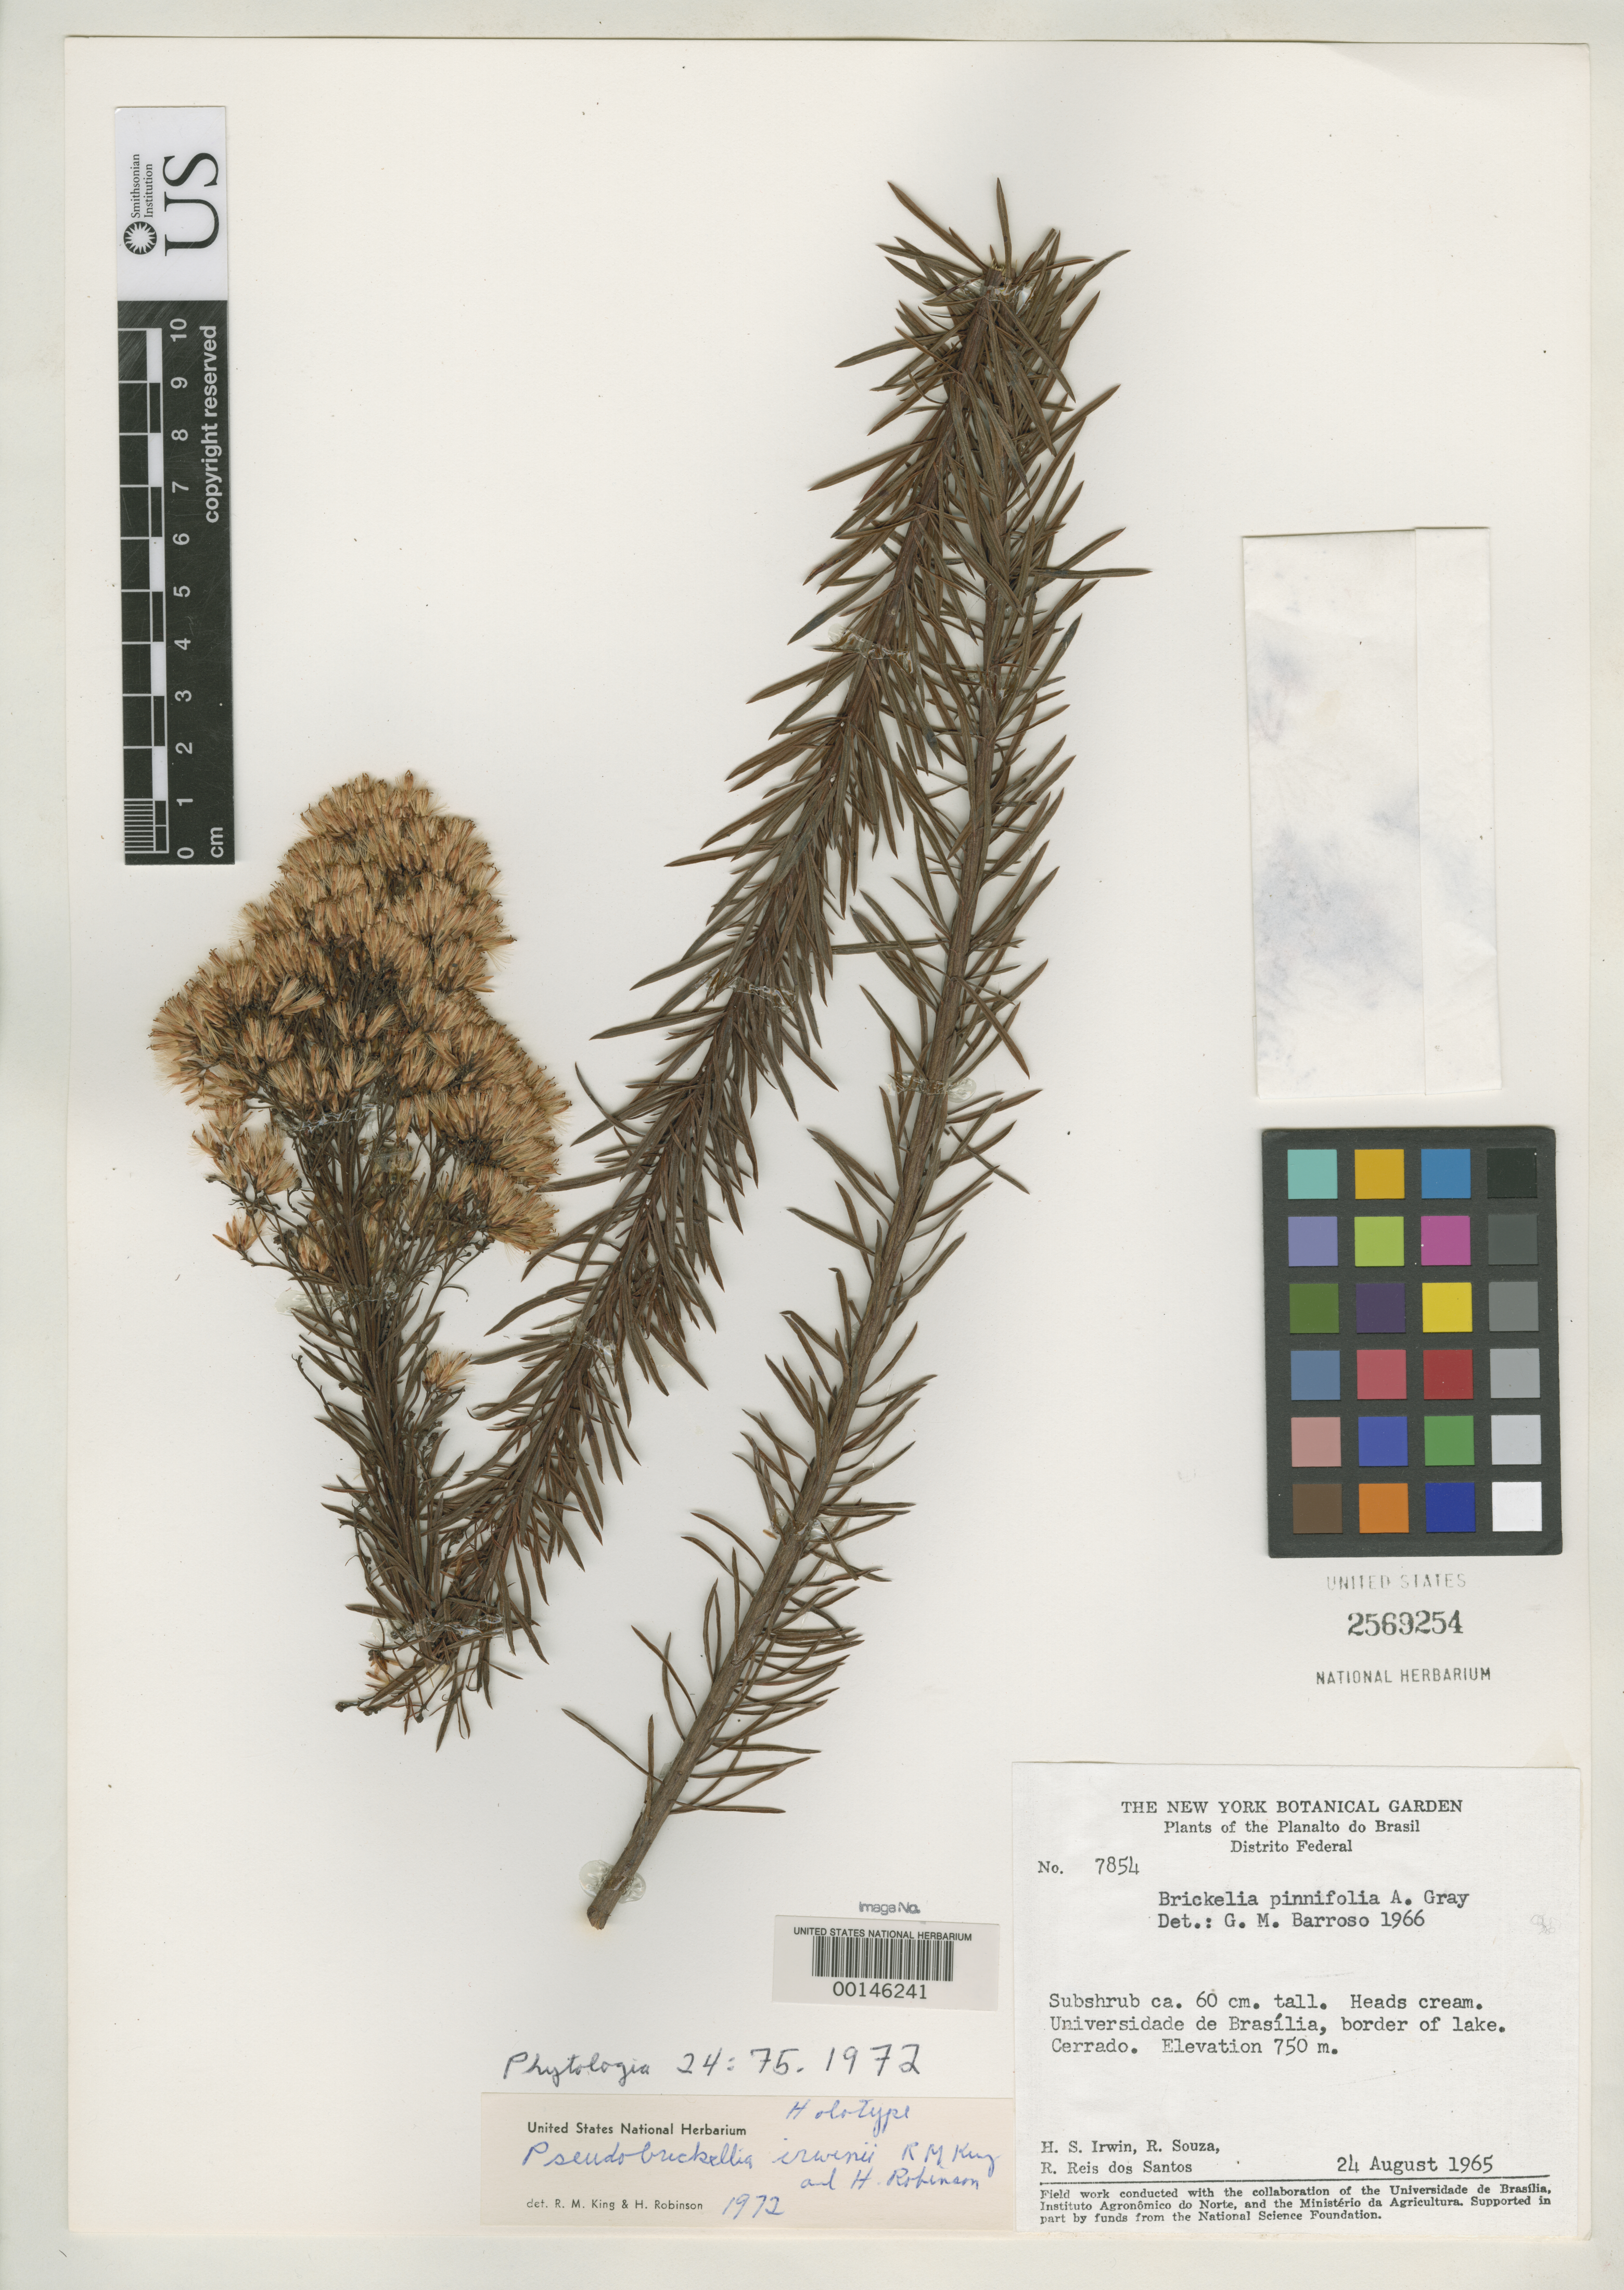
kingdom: Plantae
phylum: Tracheophyta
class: Magnoliopsida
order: Asterales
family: Asteraceae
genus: Pseudobrickellia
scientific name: Pseudobrickellia irwinii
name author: R.M. King & H. Rob.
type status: Holotype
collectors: H. Irwin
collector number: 7854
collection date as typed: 24 Aug 1965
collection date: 1965-08-24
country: Brazil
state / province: Distrito Federal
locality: Universidade de Brasilia, on lake.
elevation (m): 750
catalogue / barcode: US 2569254